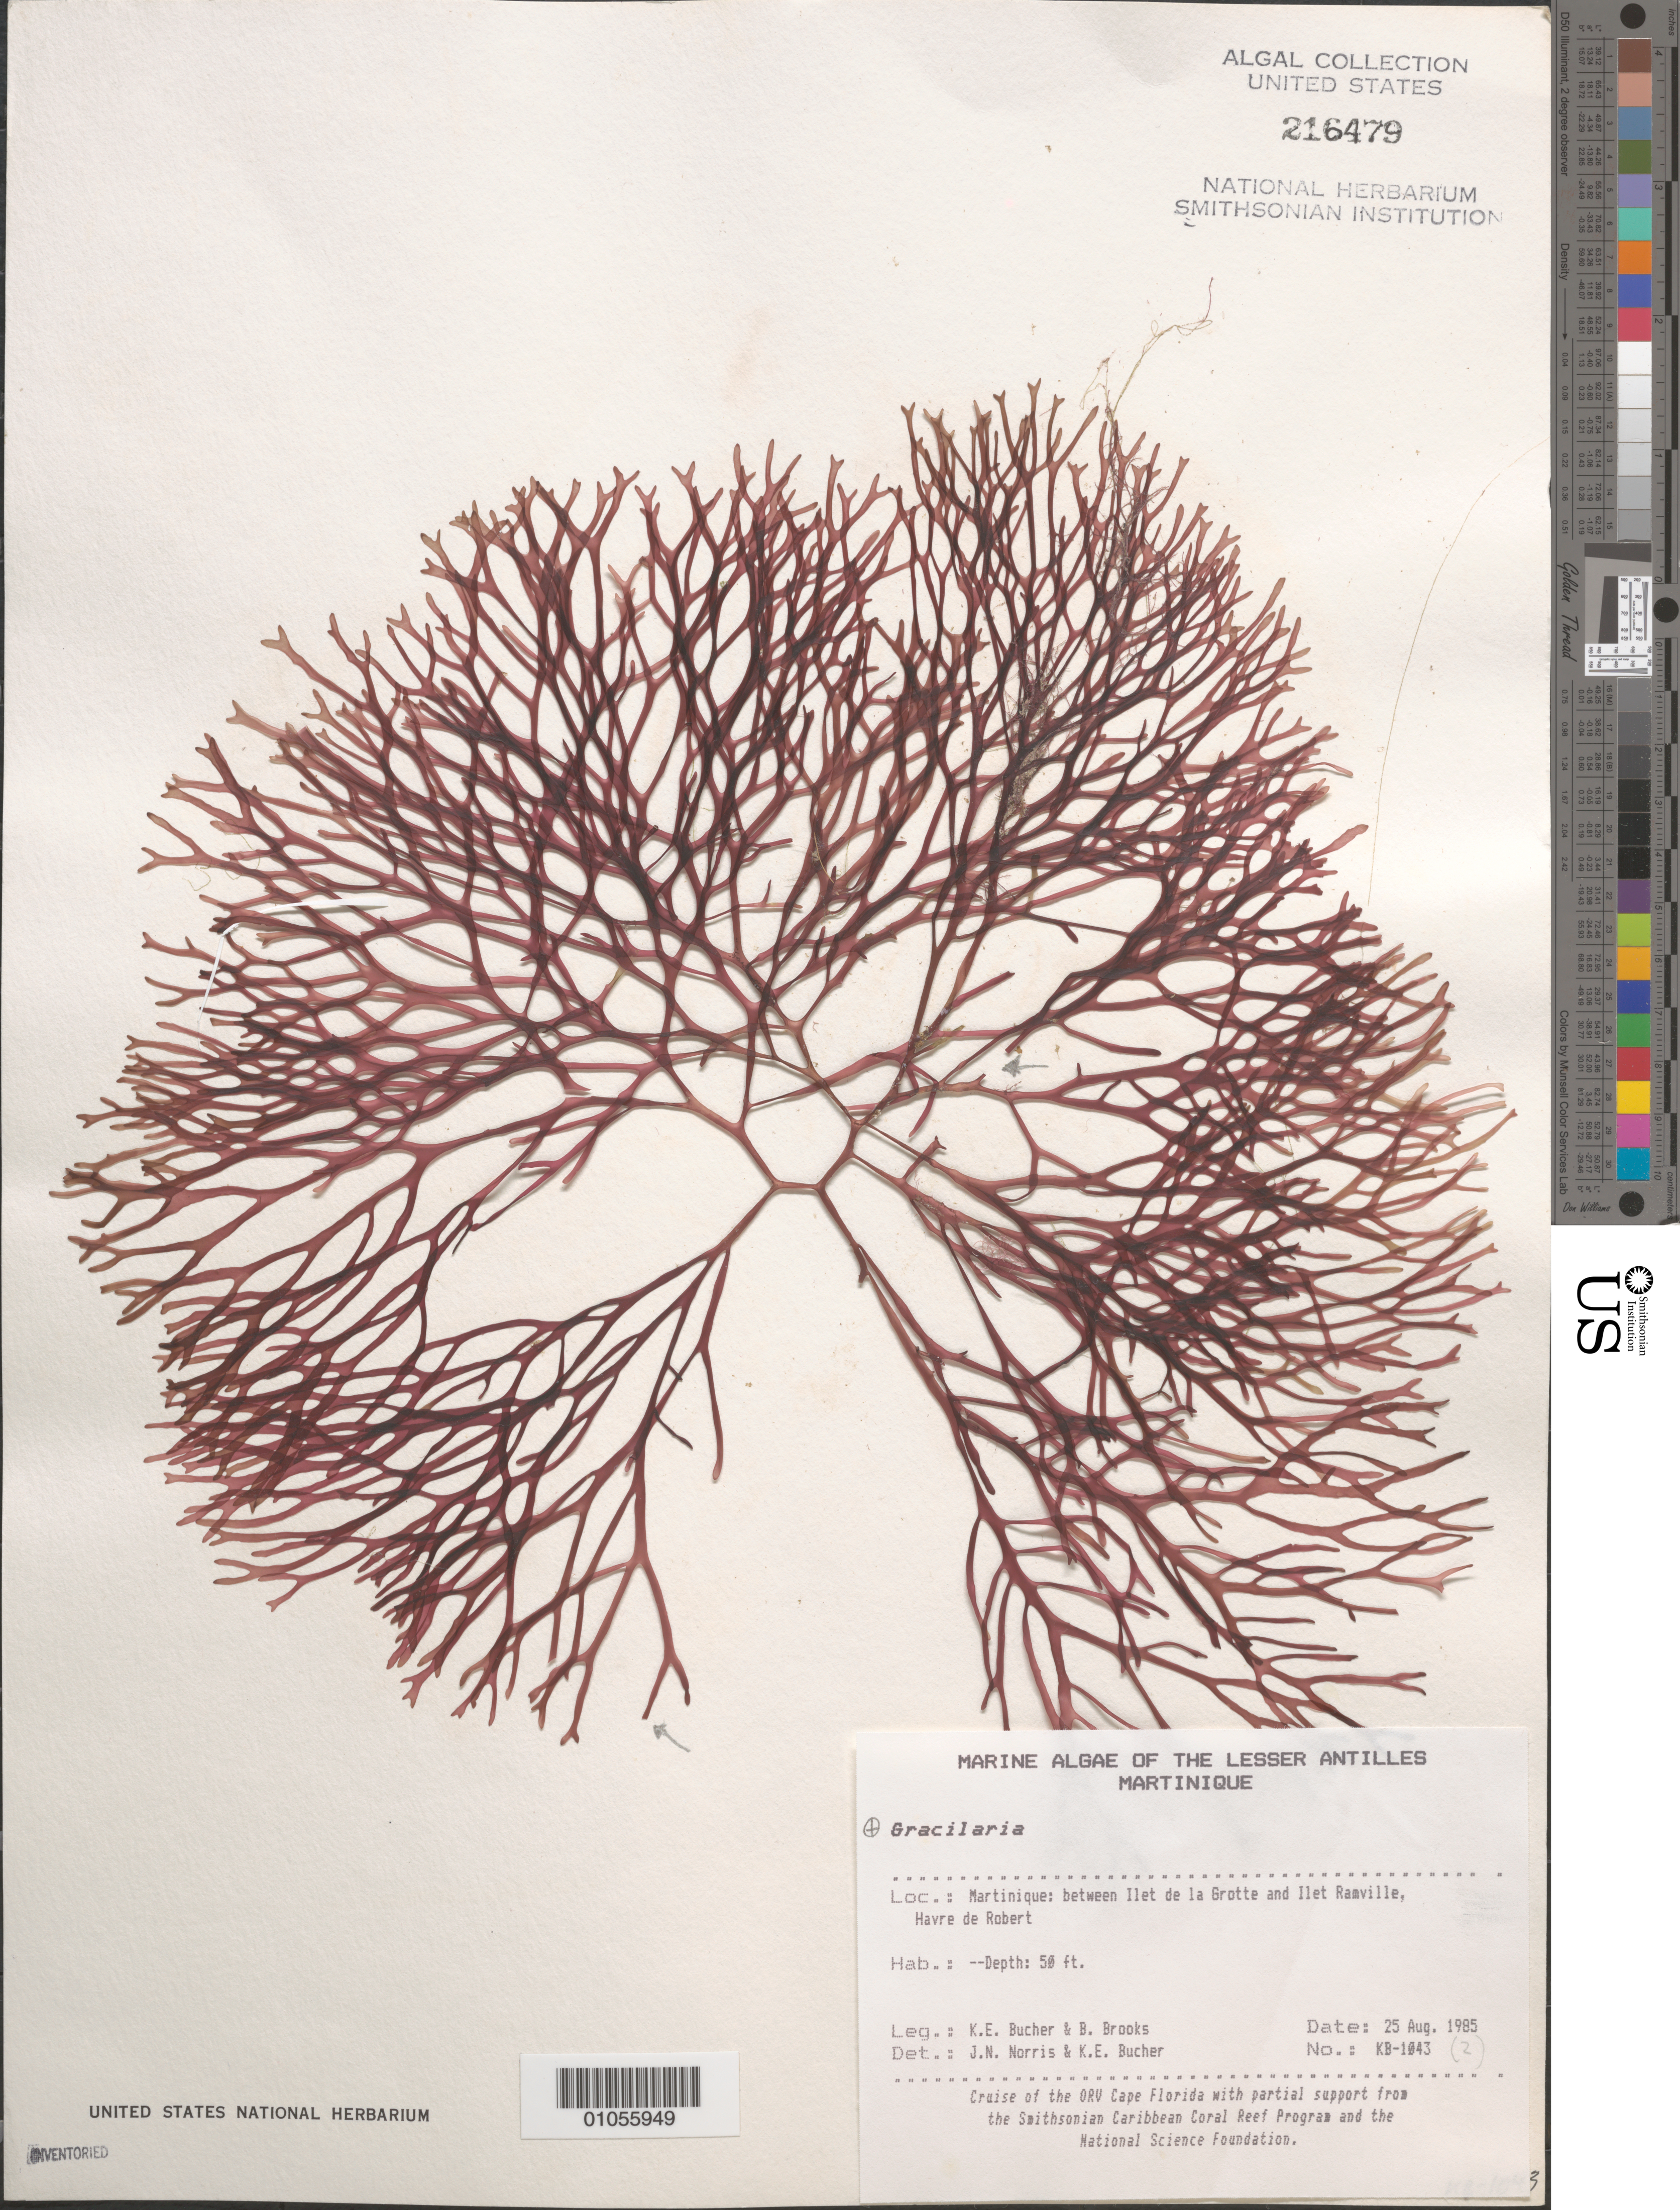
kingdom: Plantae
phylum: Rhodophyta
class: Florideophyceae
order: Gracilariales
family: Gracilariaceae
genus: Gracilaria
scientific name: Gracilaria sp.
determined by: Norris, J. N.; Bucher, K. E.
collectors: K. E. Bucher & B. Brooks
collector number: KB-1043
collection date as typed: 25 Aug 1985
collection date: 1985-08-25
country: Martinique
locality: Between Ilet de la Grotte and Ilet de Ramville, Havre du Robert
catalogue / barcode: US 216479